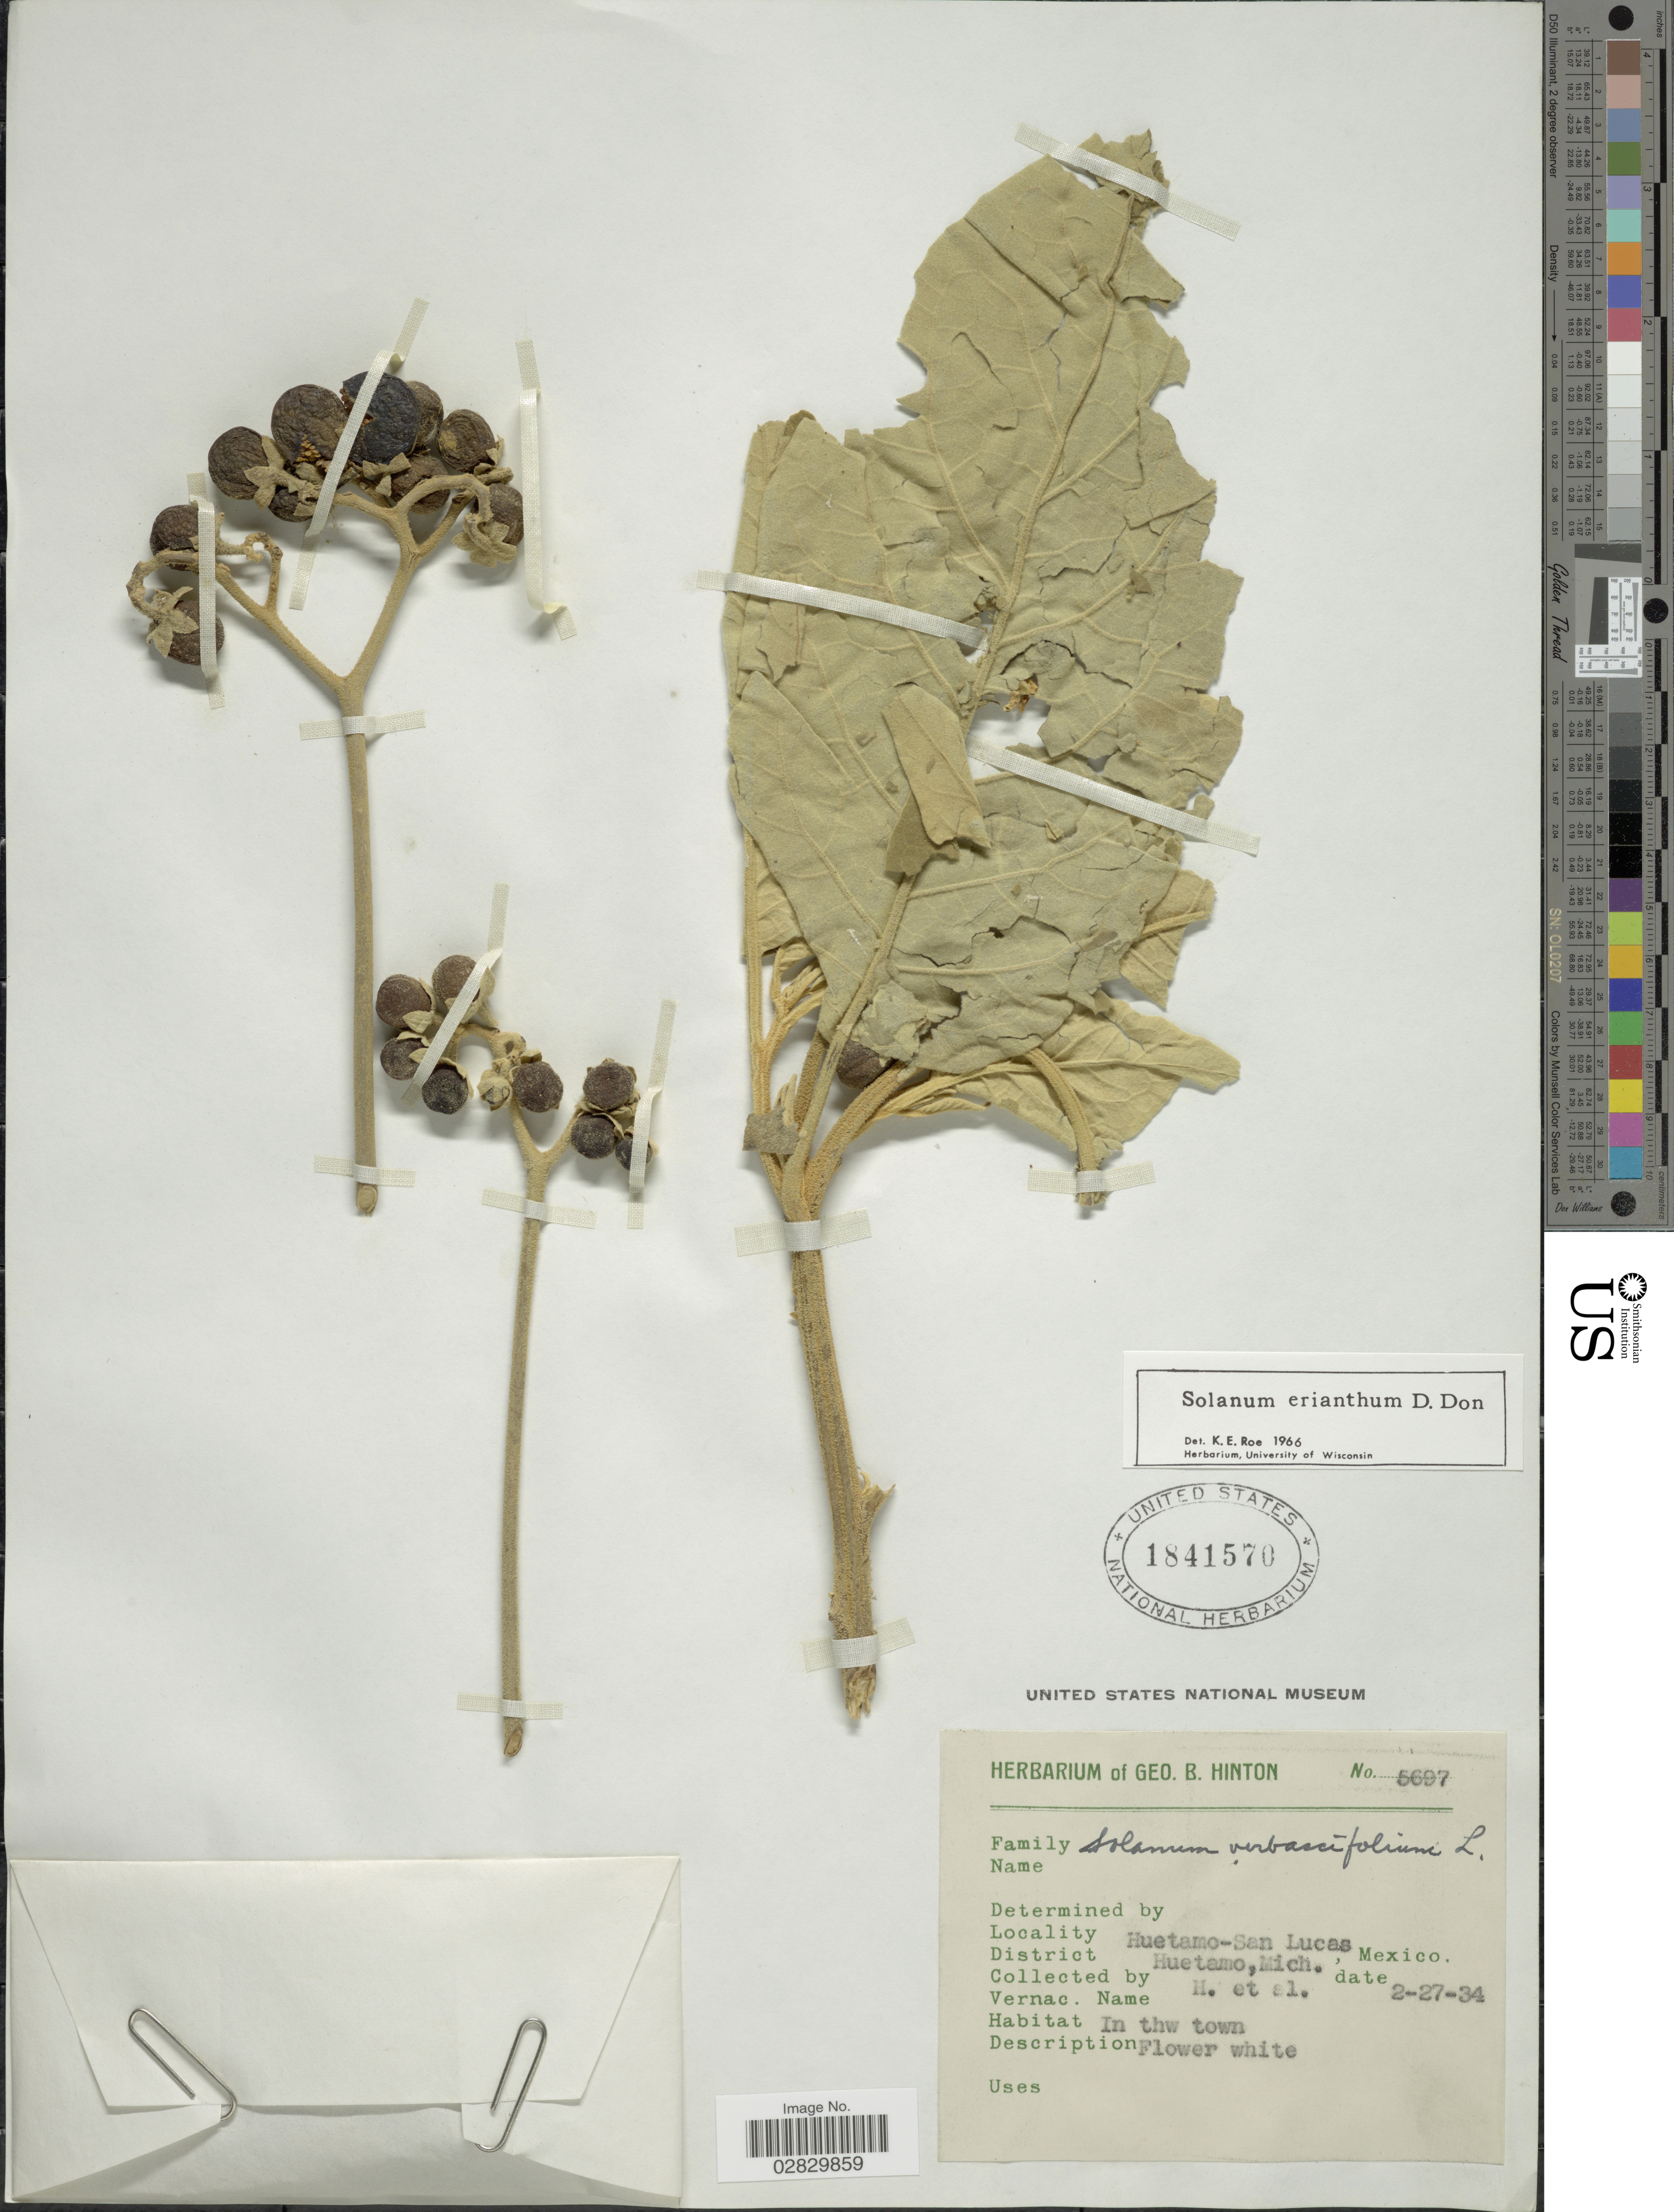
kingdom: Plantae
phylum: Tracheophyta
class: Magnoliopsida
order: Solanales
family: Solanaceae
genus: Solanum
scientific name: Solanum erianthum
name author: D. Don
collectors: G. B. Hinton & et al.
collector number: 5697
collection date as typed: Transcribed d/m/y: 27/2/34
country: Mexico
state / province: Michoacán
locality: Huetamo-San Lucas, District Huetamo, Mich.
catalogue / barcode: US 1841570